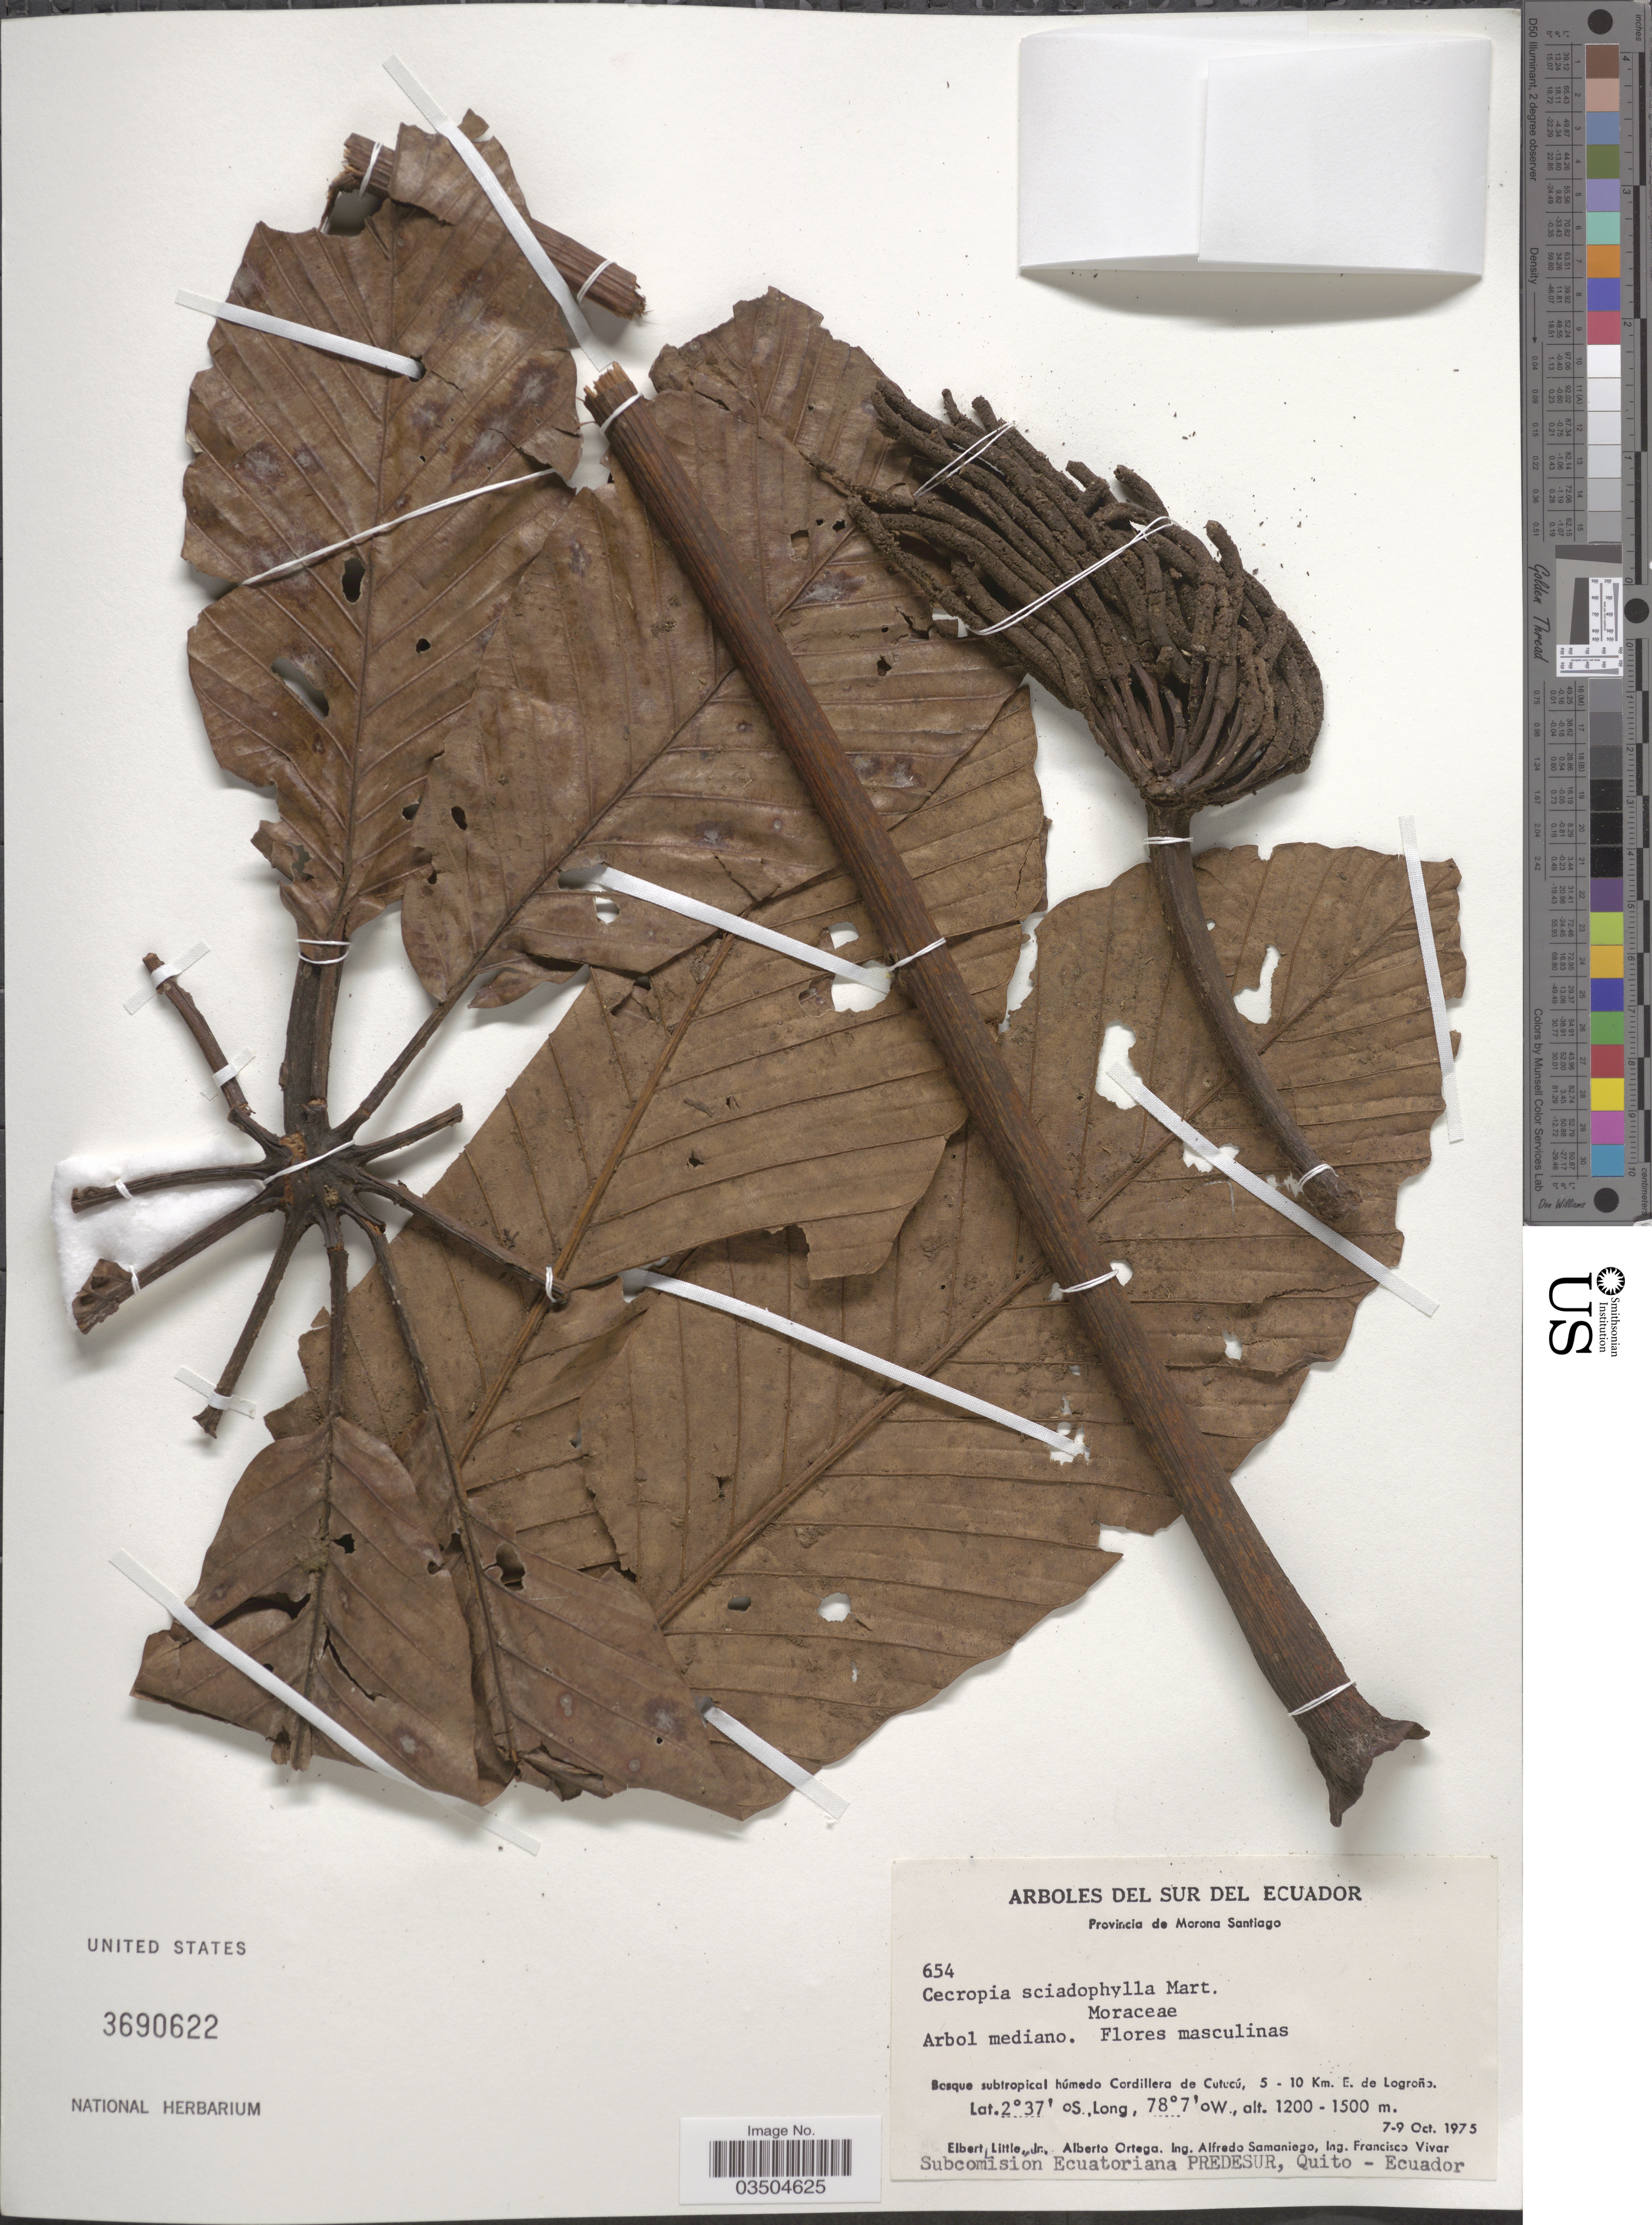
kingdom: Plantae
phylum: Tracheophyta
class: Magnoliopsida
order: Rosales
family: Urticaceae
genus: Cecropia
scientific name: Cecropia sciadophylla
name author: Mart.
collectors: E. L. Little, A. Ortega, A. V. Samaniego & I. Vivar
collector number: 654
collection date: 1975-10-07/1975-10-09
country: Ecuador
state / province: Morona-Santiago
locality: Del Sur Del Ecuador. Bosque subtropical húmedo Cordellera de Cotecó, 5-10 Km. E. de Logroño.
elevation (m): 1200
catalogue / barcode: US 3690622